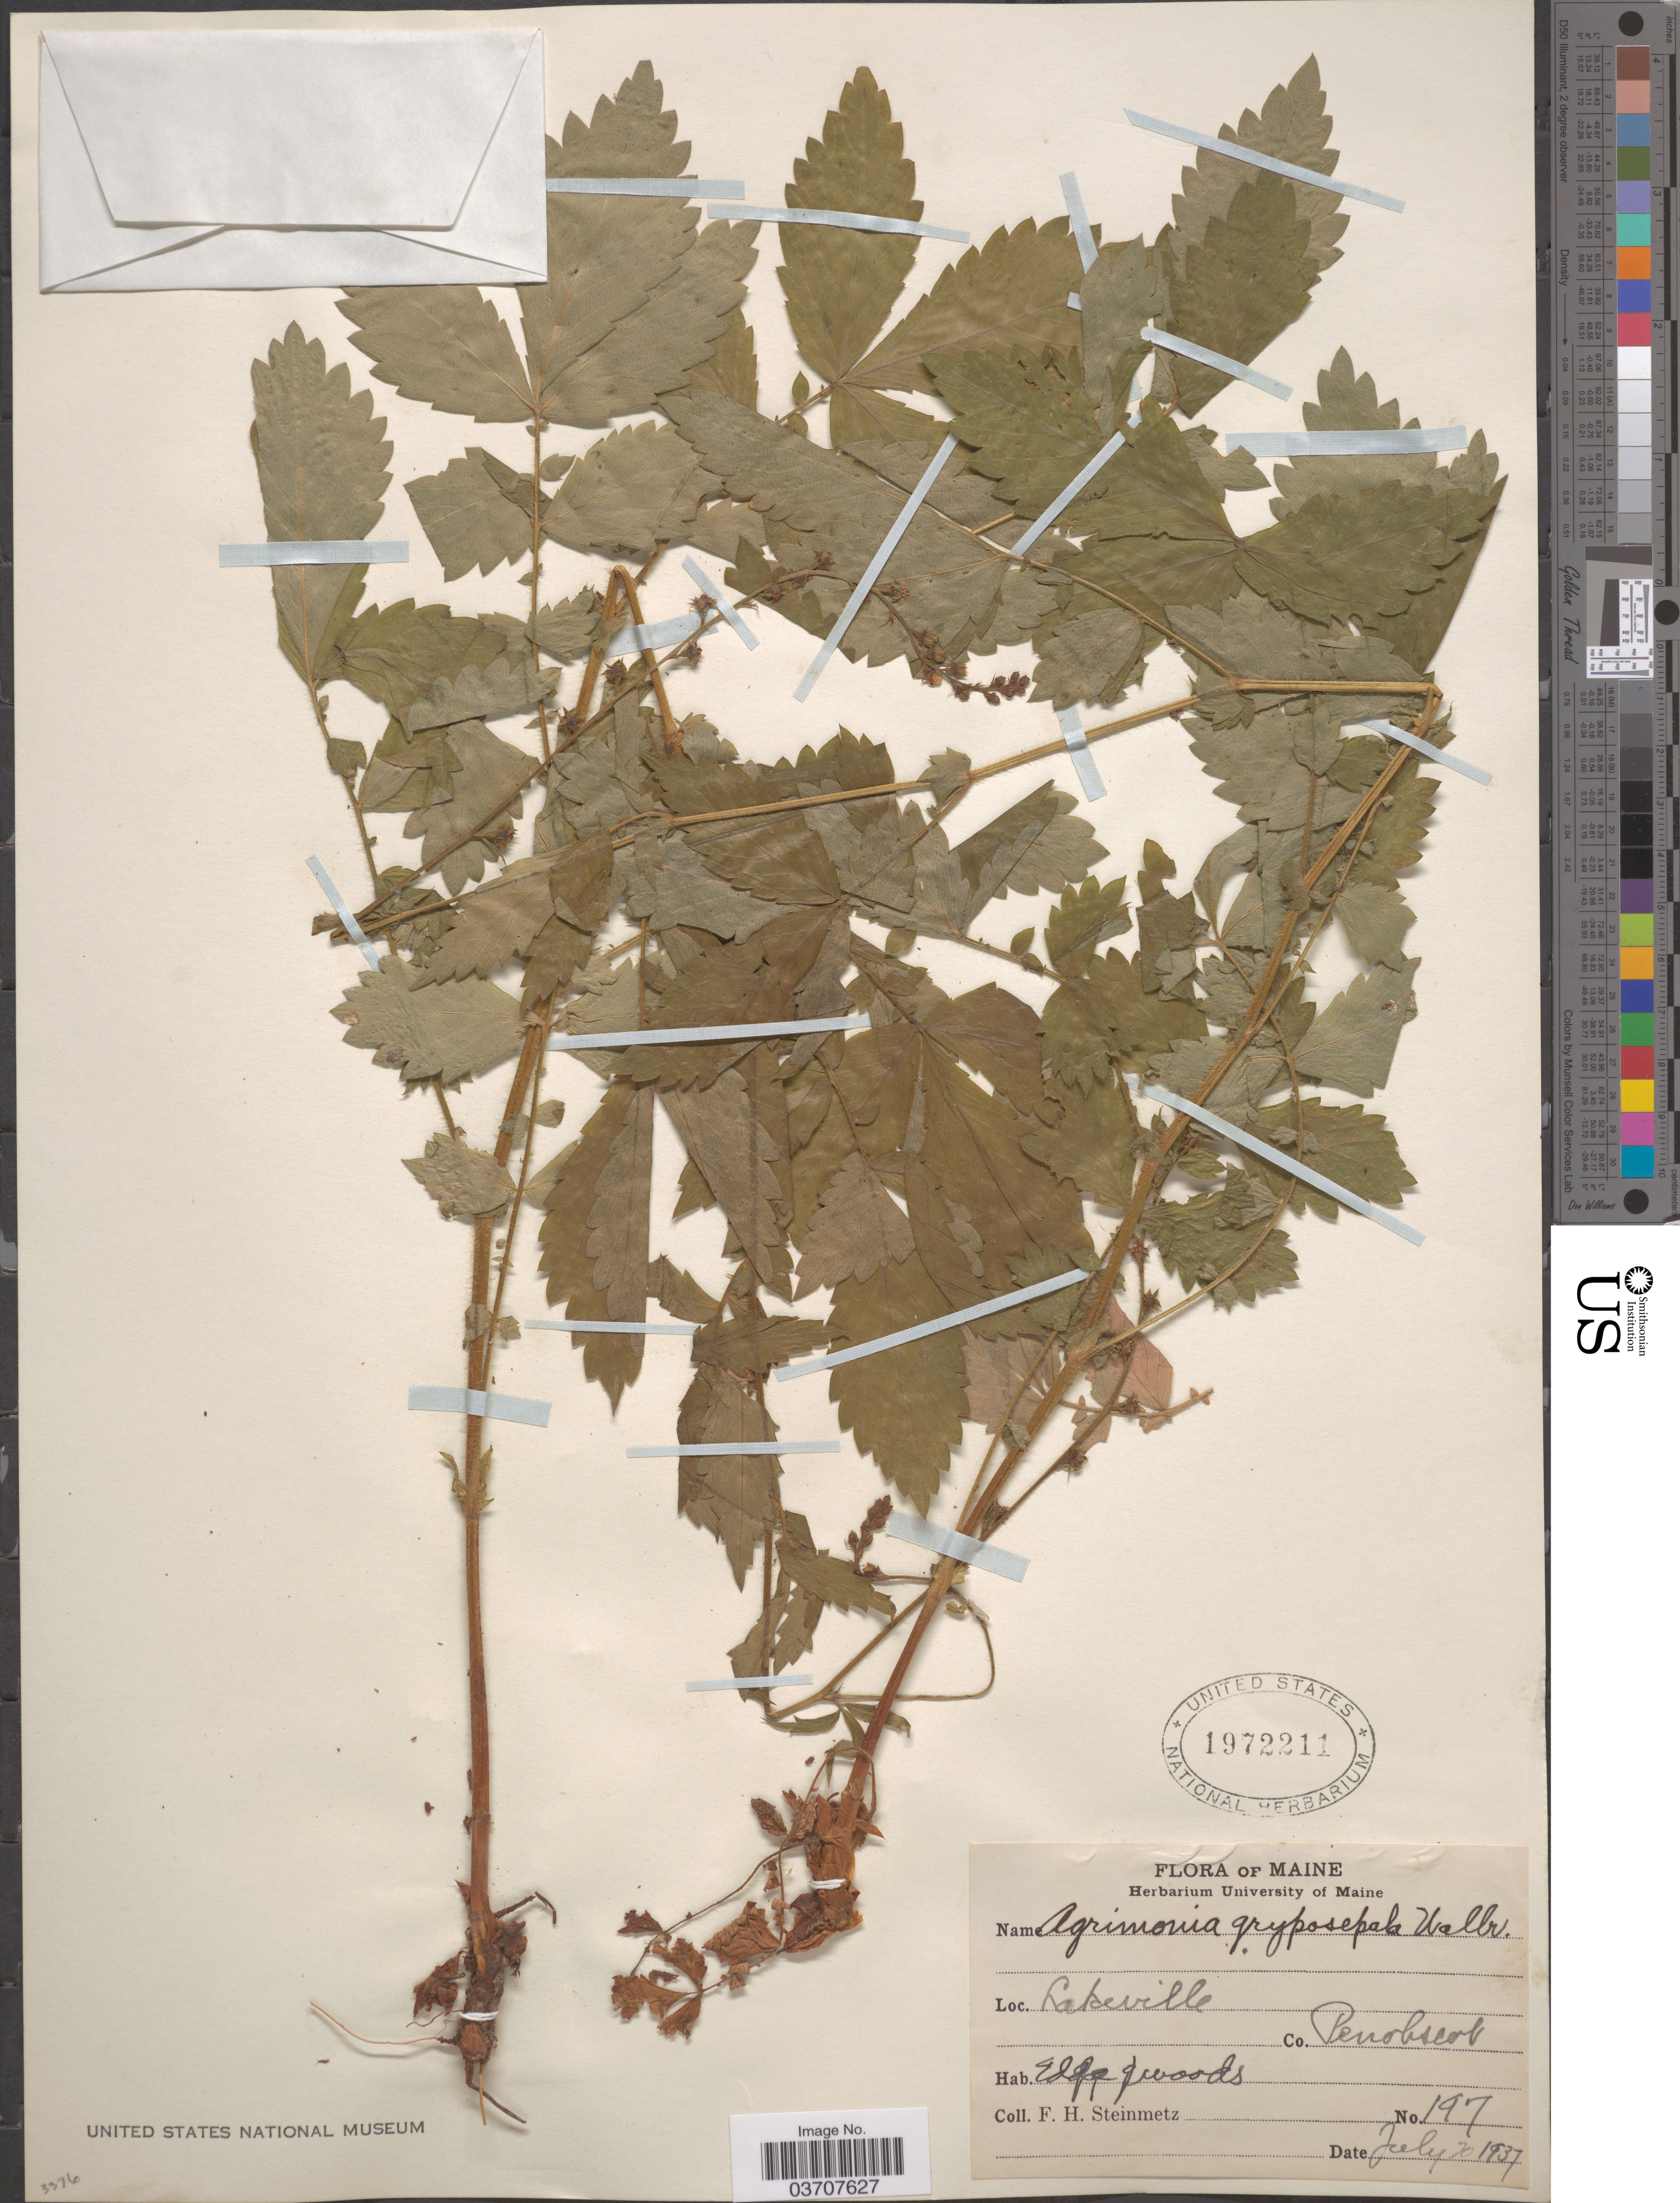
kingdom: Plantae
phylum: Tracheophyta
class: Magnoliopsida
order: Rosales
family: Rosaceae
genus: Agrimonia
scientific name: Agrimonia gryposepala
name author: Wallr.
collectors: F. H. Steinmetz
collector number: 197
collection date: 1937-07-20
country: United States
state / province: Maine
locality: Lakeville. Co. Penobscot. Edge of woods.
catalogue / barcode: US 1972211